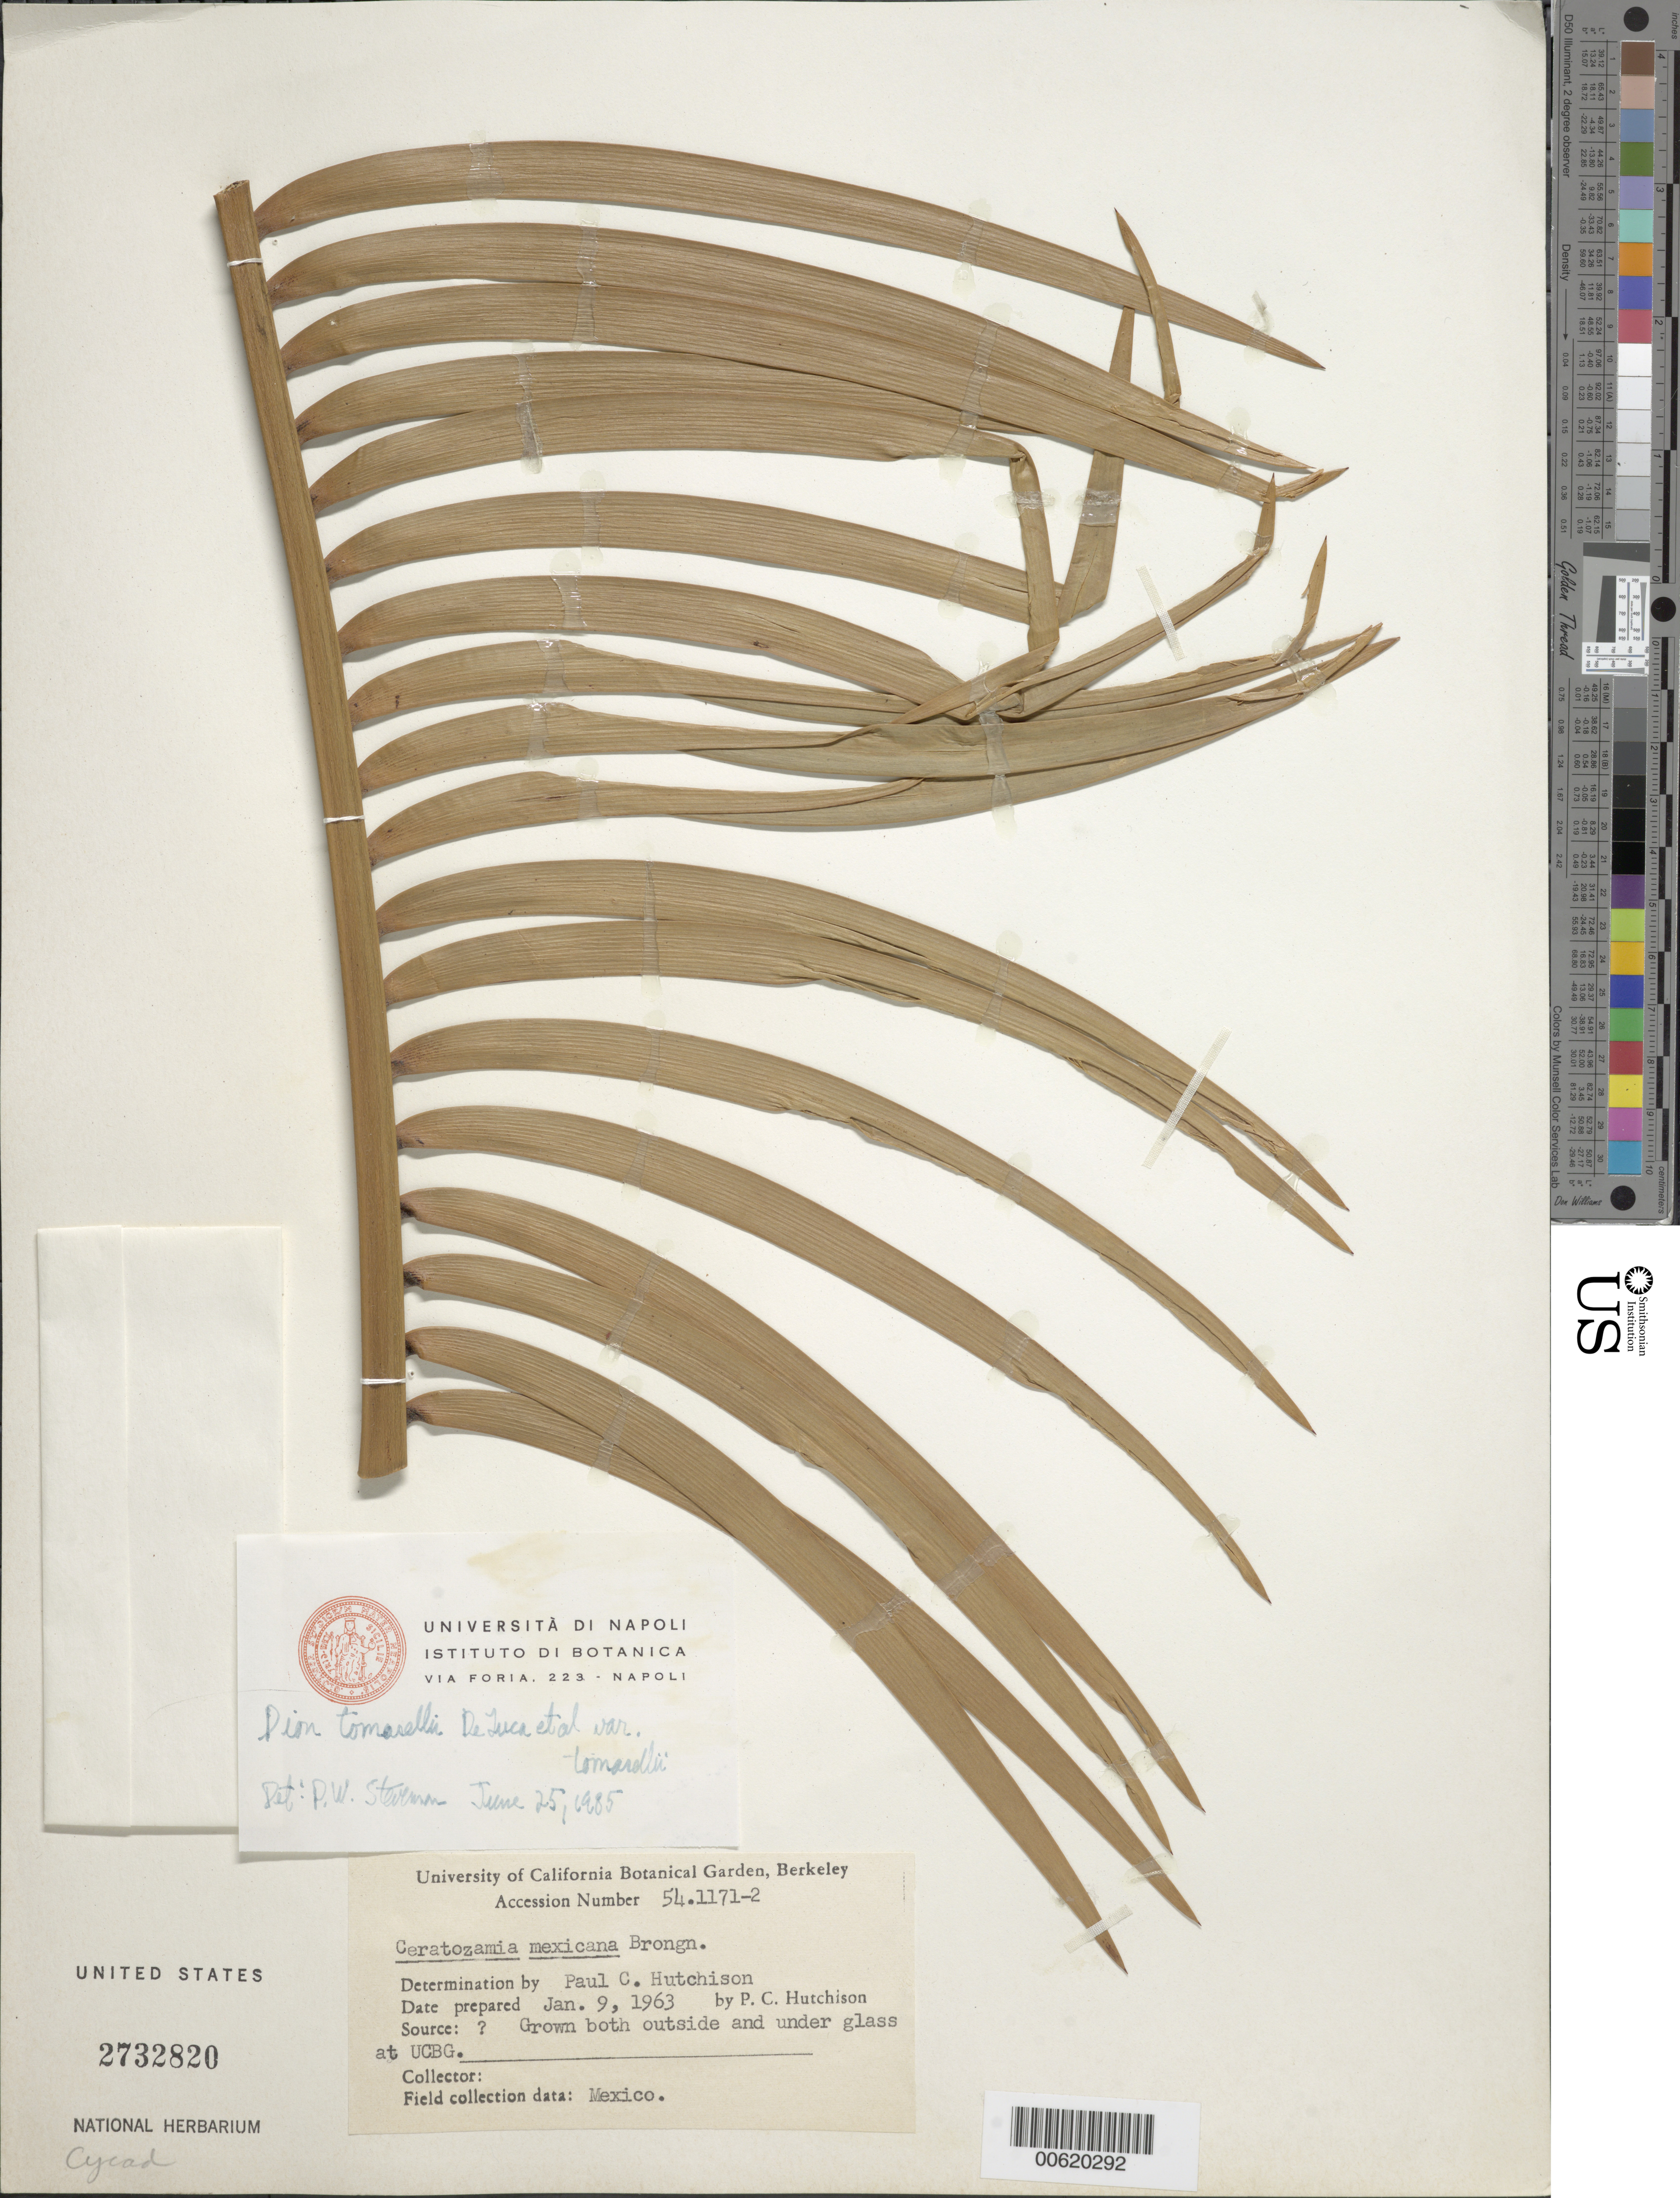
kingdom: Plantae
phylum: Tracheophyta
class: Cycadopsida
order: Cycadales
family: Zamiaceae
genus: Ceratozamia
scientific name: Ceratozamia mexicana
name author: Brongn.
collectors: P. C. Hutchison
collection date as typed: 09 Jan 1963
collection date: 1963-01-09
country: Mexico (?)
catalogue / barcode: US 2732820